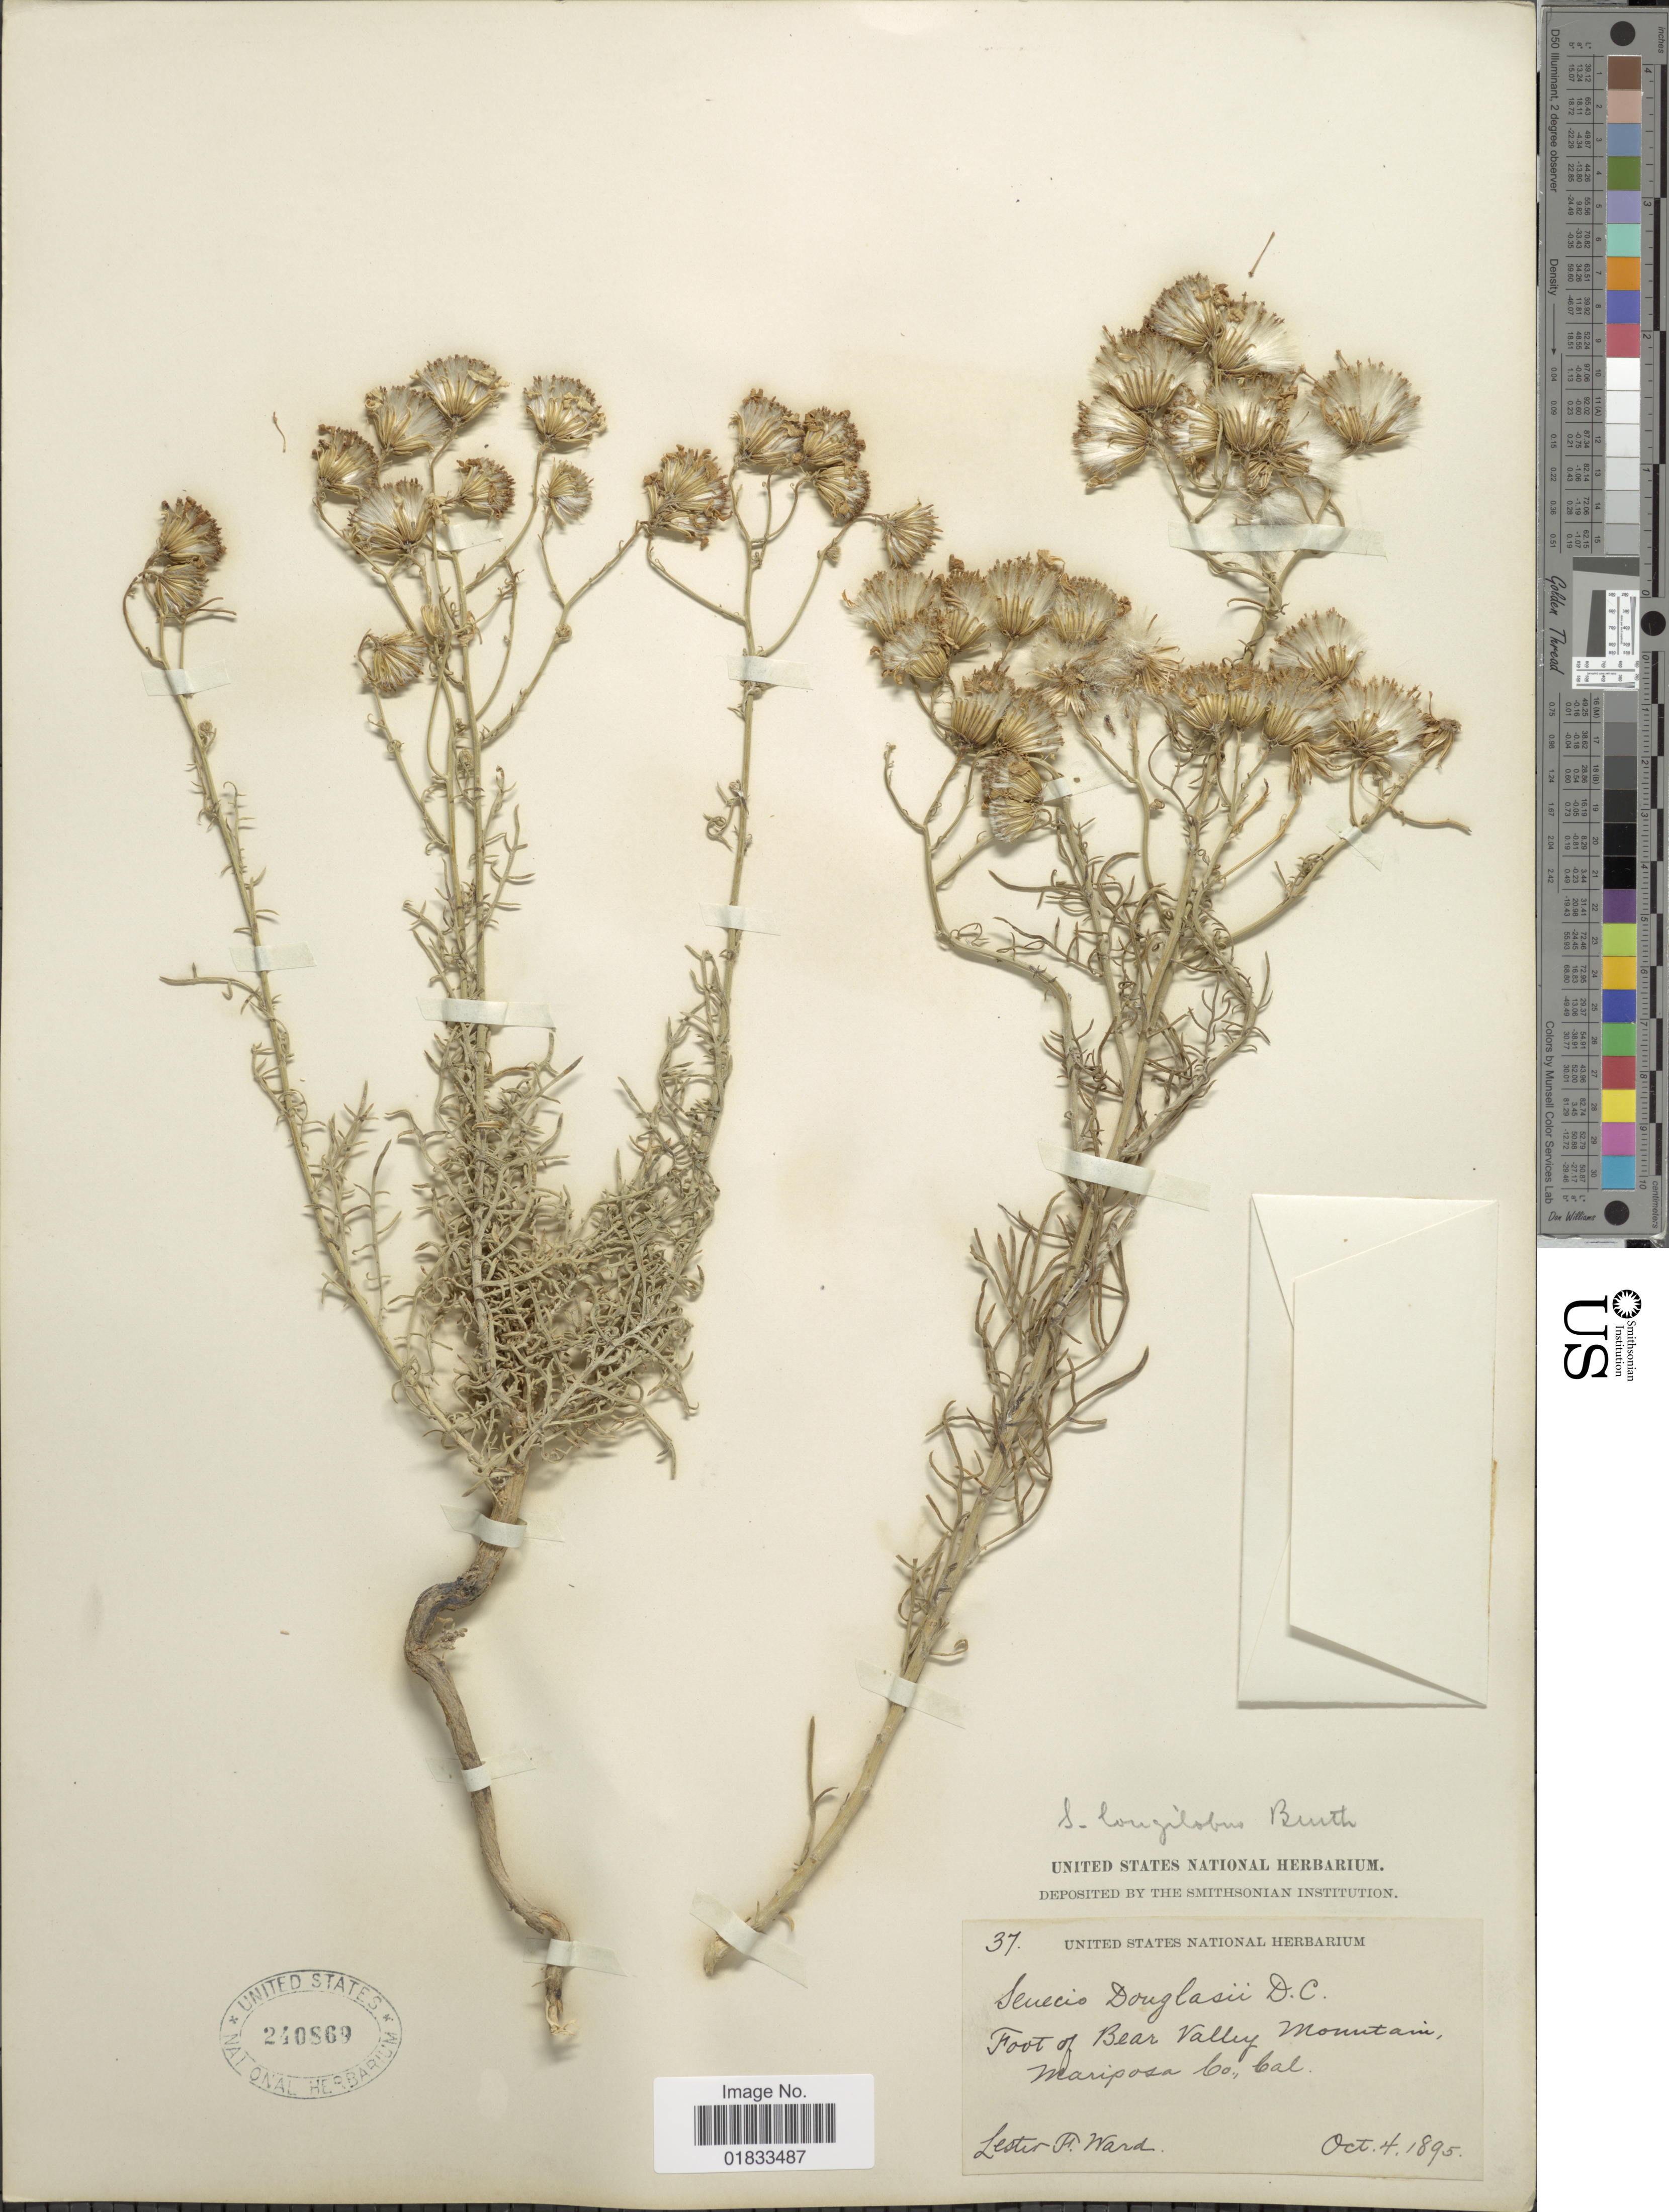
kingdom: Plantae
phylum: Tracheophyta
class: Magnoliopsida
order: Asterales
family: Asteraceae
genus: Senecio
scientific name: Senecio flaccidus var. douglasii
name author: (DC.) B.L. Turner & T.M. Barkley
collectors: L. F. Ward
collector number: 37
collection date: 1895-10-04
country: United States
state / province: California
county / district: Mariposa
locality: Foot of Bear Valley Mountain, Mariposa Co. Cal.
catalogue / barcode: US 240869